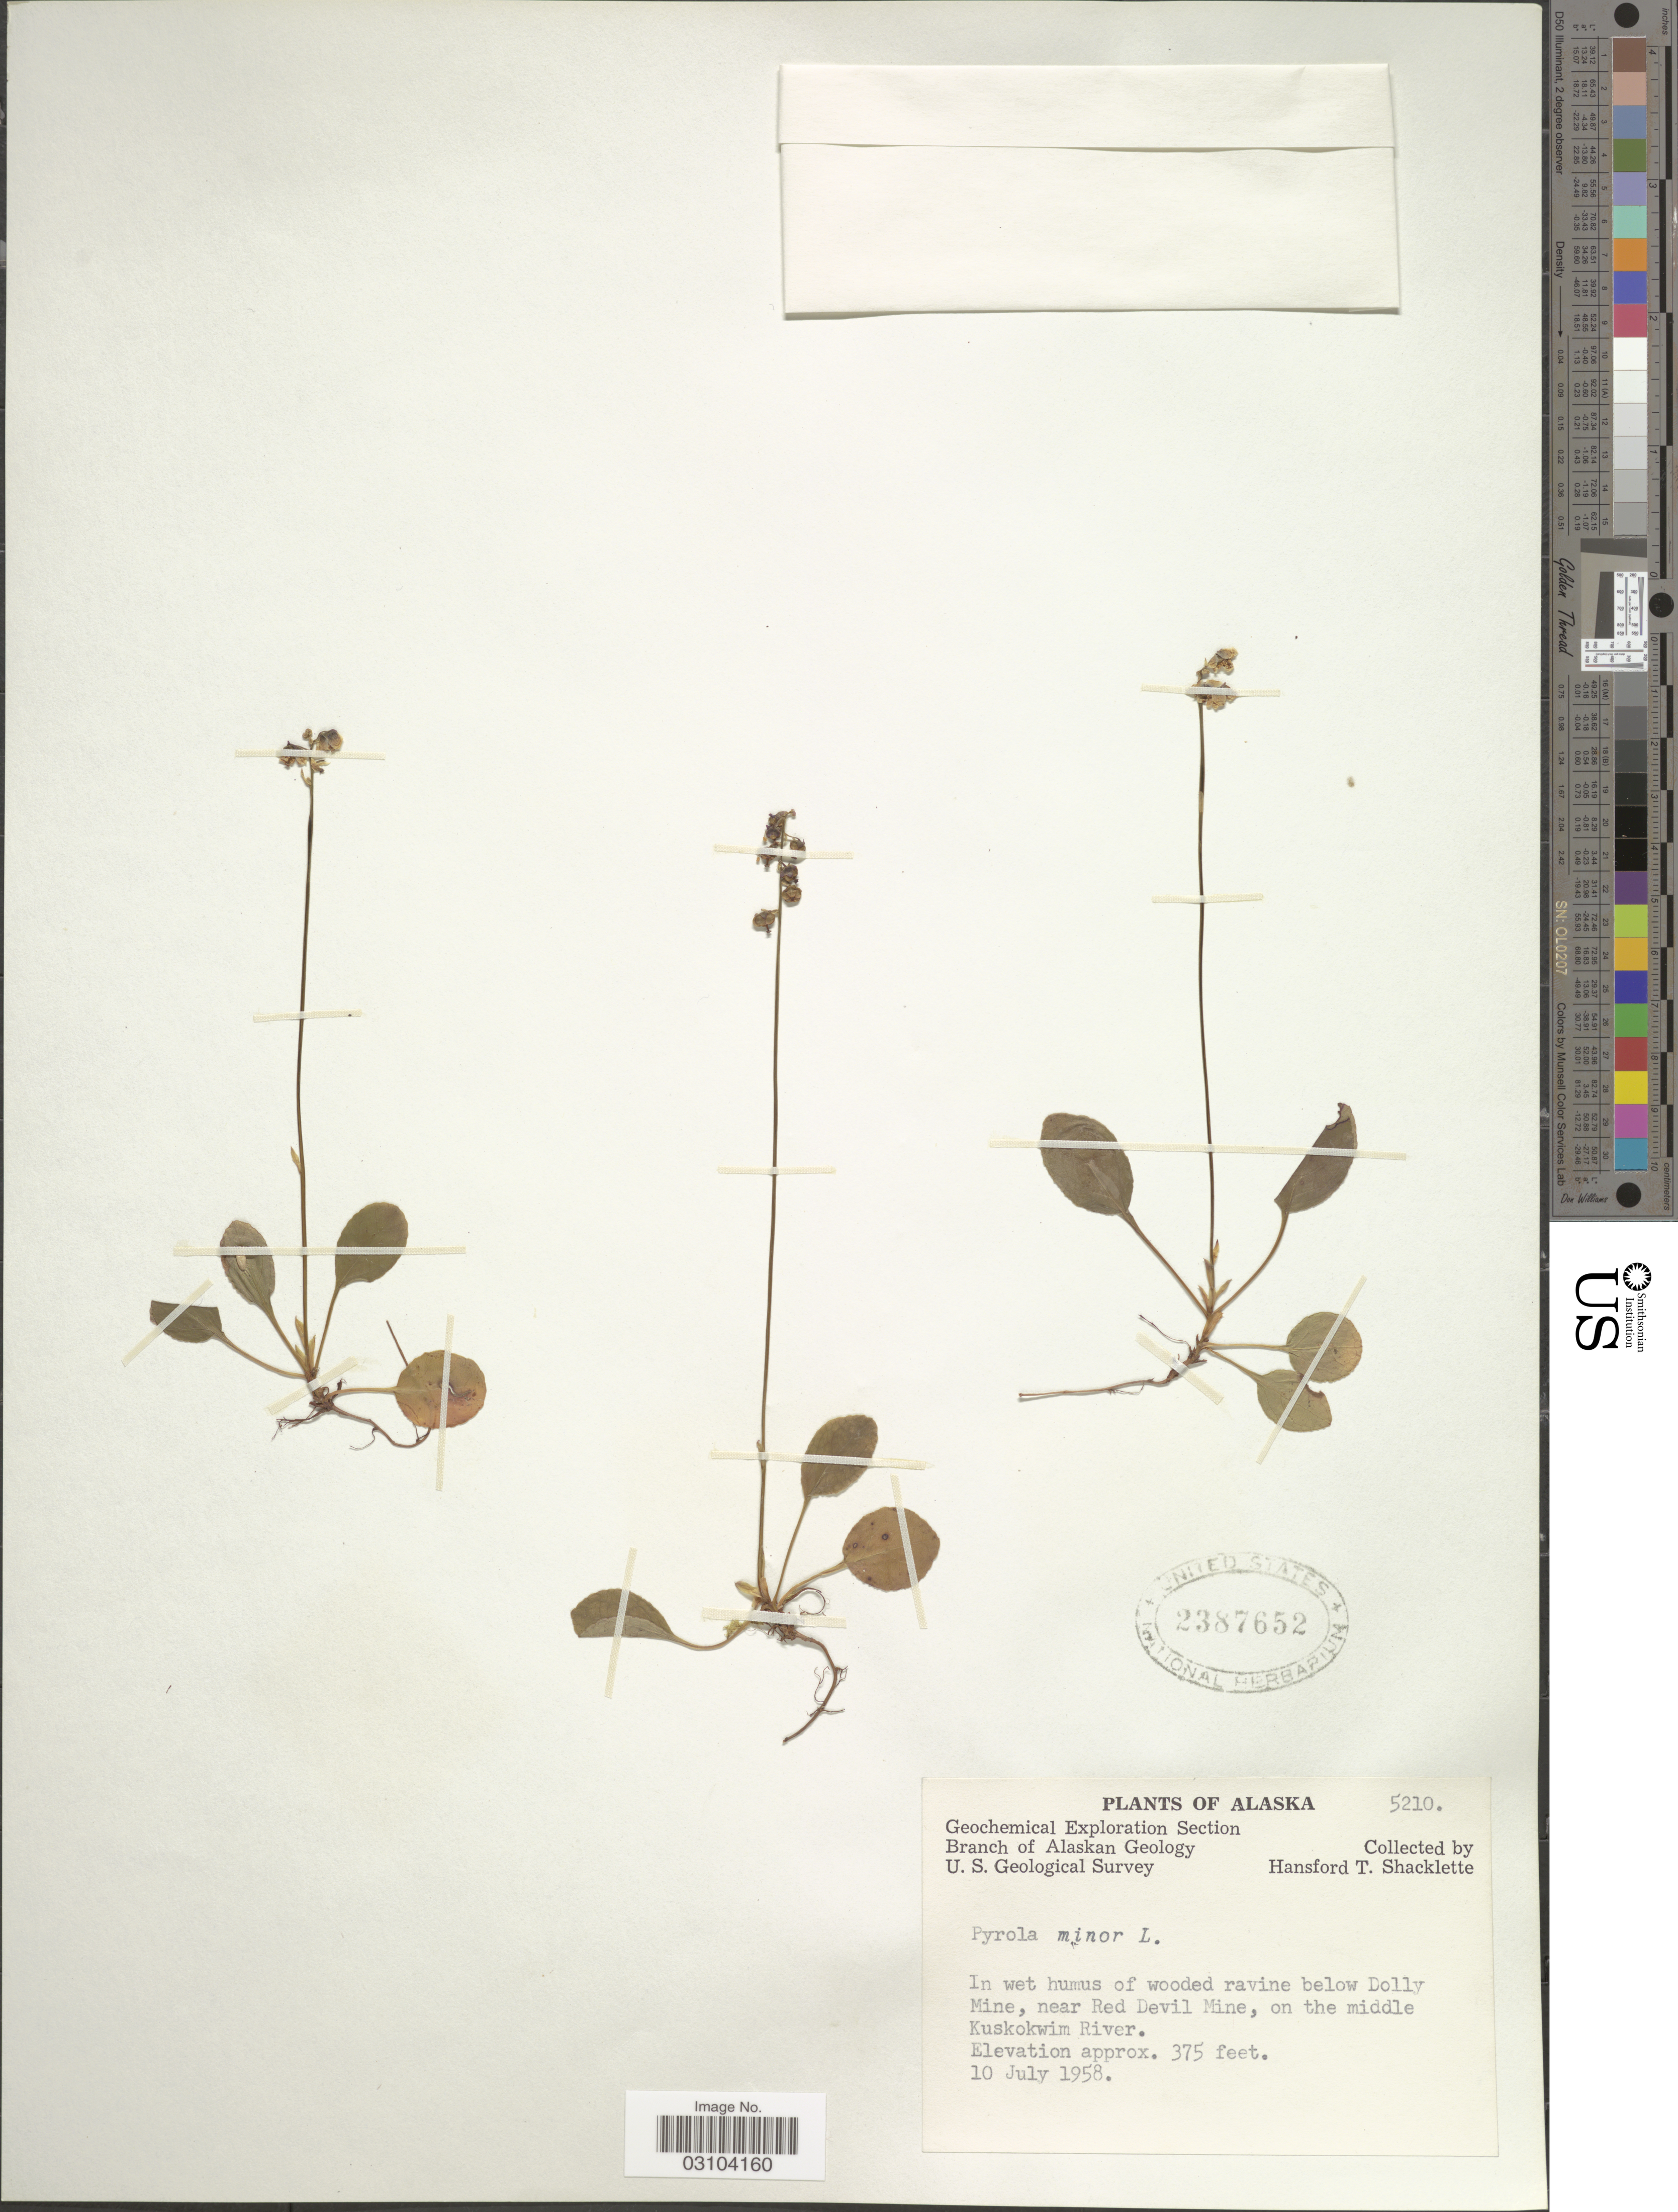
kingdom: Plantae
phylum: Tracheophyta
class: Magnoliopsida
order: Ericales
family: Ericaceae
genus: Pyrola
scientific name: Pyrola minor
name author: L.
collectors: H. Shacklette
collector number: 5210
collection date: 1958-07-10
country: United States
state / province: Alaska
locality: Wooded ravine below Dolly Mine, near Red Devil Mine, on the middle Kuskokwim River.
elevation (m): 114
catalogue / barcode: US 2387652